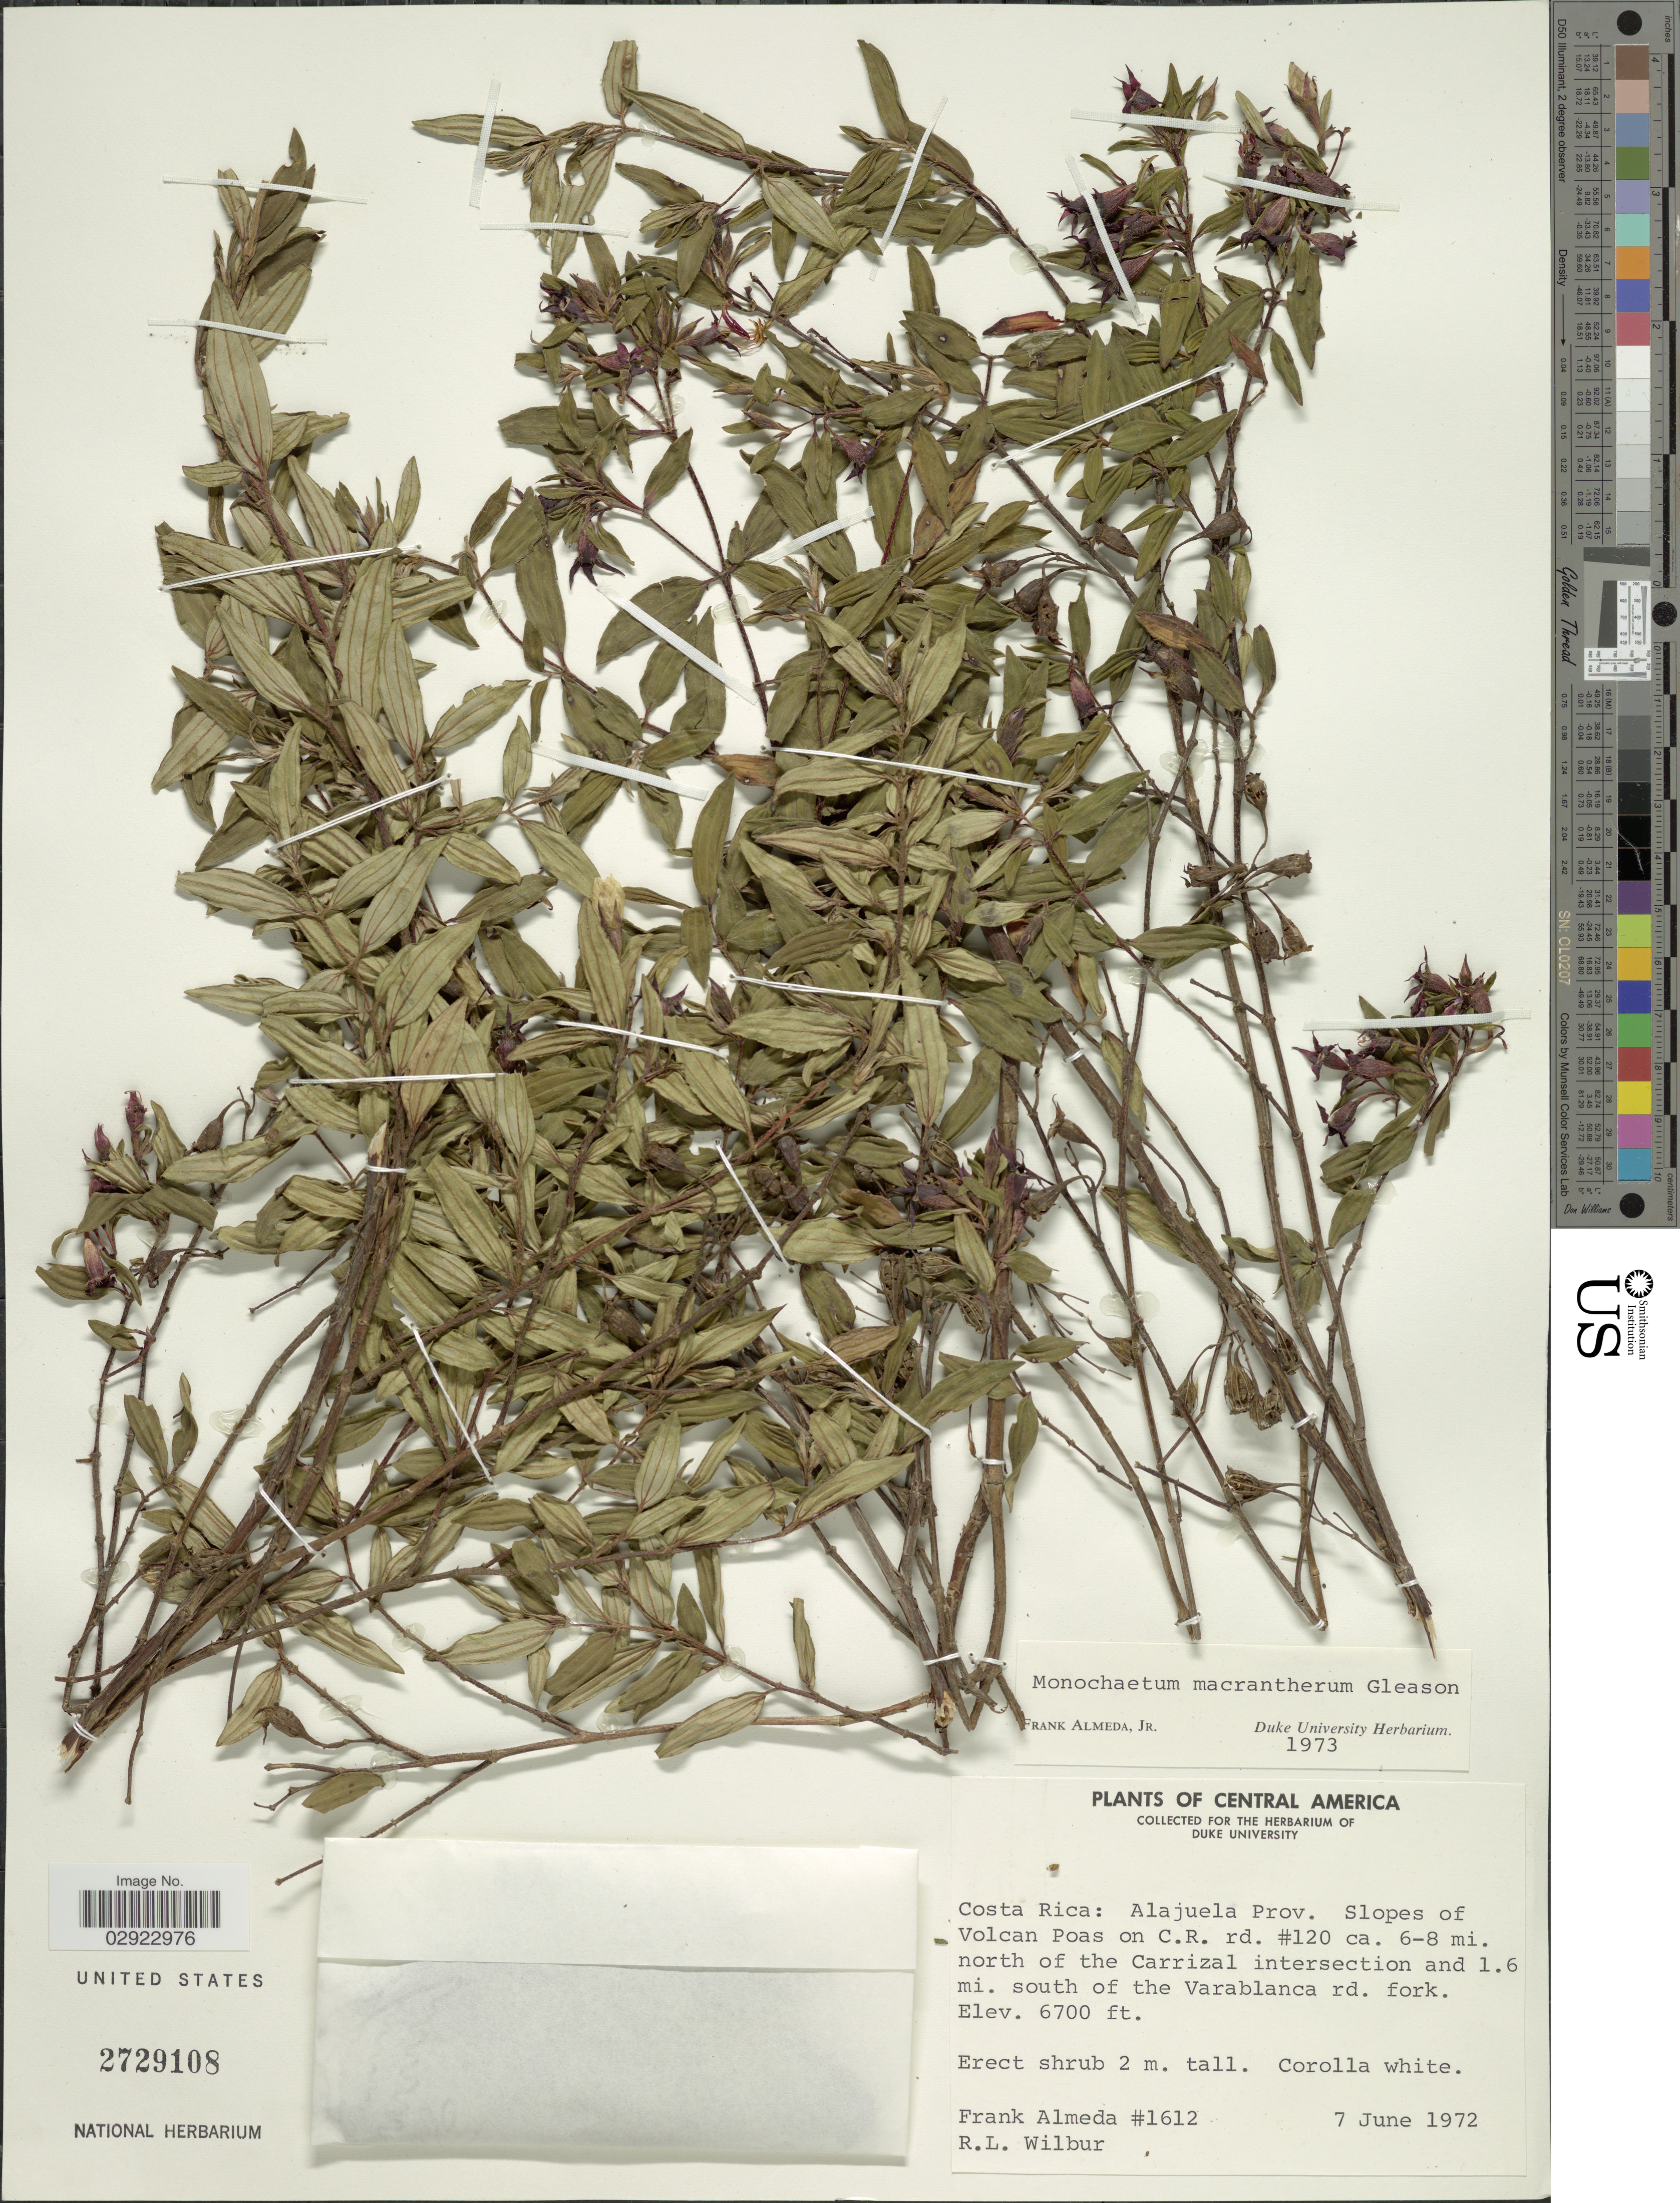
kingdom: Plantae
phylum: Tracheophyta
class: Magnoliopsida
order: Myrtales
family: Melastomataceae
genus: Monochaetum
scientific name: Monochaetum macrantherum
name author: Gleason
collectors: F. Almeda & R. L. Wilbur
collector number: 1612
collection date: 1972-06-07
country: Costa Rica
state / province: Alajuela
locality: Alajuela Prov. Slopes of Volcan Poas on C.R. rd. #120 ca. 6-8 mi. north of the Carrizal intersection and 1.6 mi. south of the Varablanca rd. fork.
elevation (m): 2042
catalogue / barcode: US 2729108